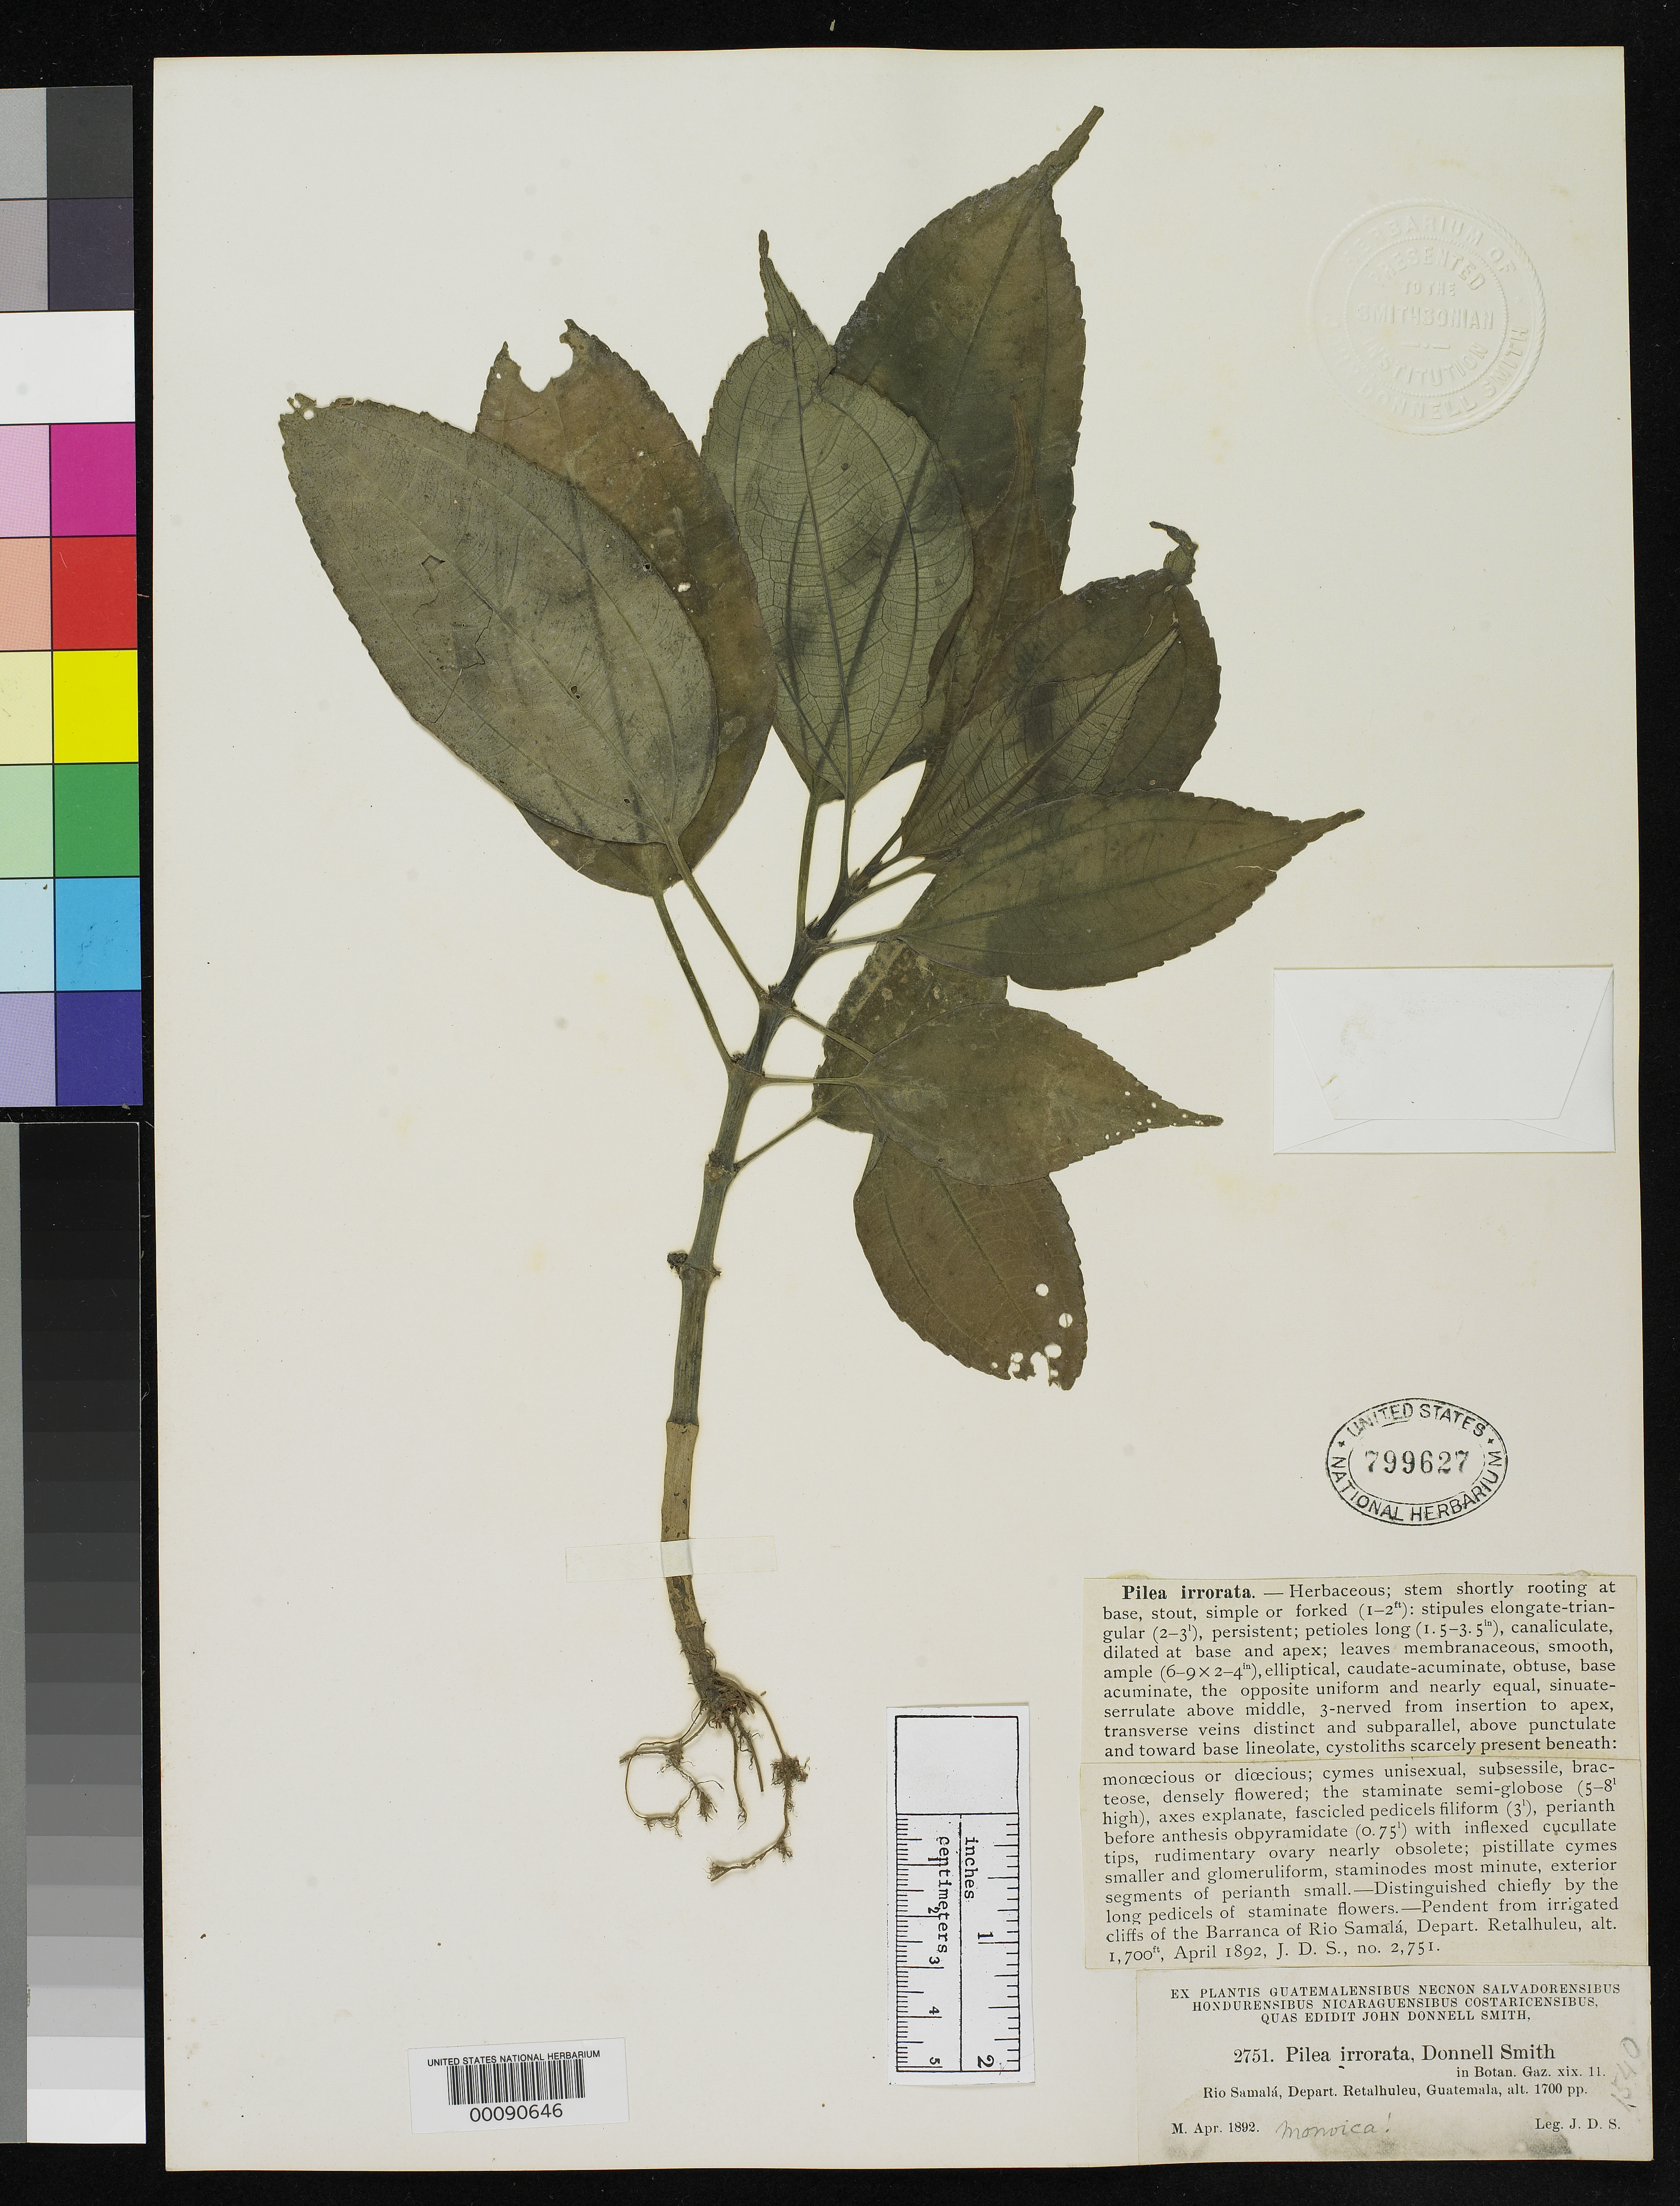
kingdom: Plantae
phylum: Tracheophyta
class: Magnoliopsida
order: Rosales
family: Urticaceae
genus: Pilea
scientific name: Pilea irrorata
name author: Donn. Sm.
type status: Type Collection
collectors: J. Donnell Smith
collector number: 2751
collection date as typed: Apr 1892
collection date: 1892-04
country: Guatemala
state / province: Retalhuleu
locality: Barranca of Rio Samala.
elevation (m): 518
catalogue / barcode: US 799627